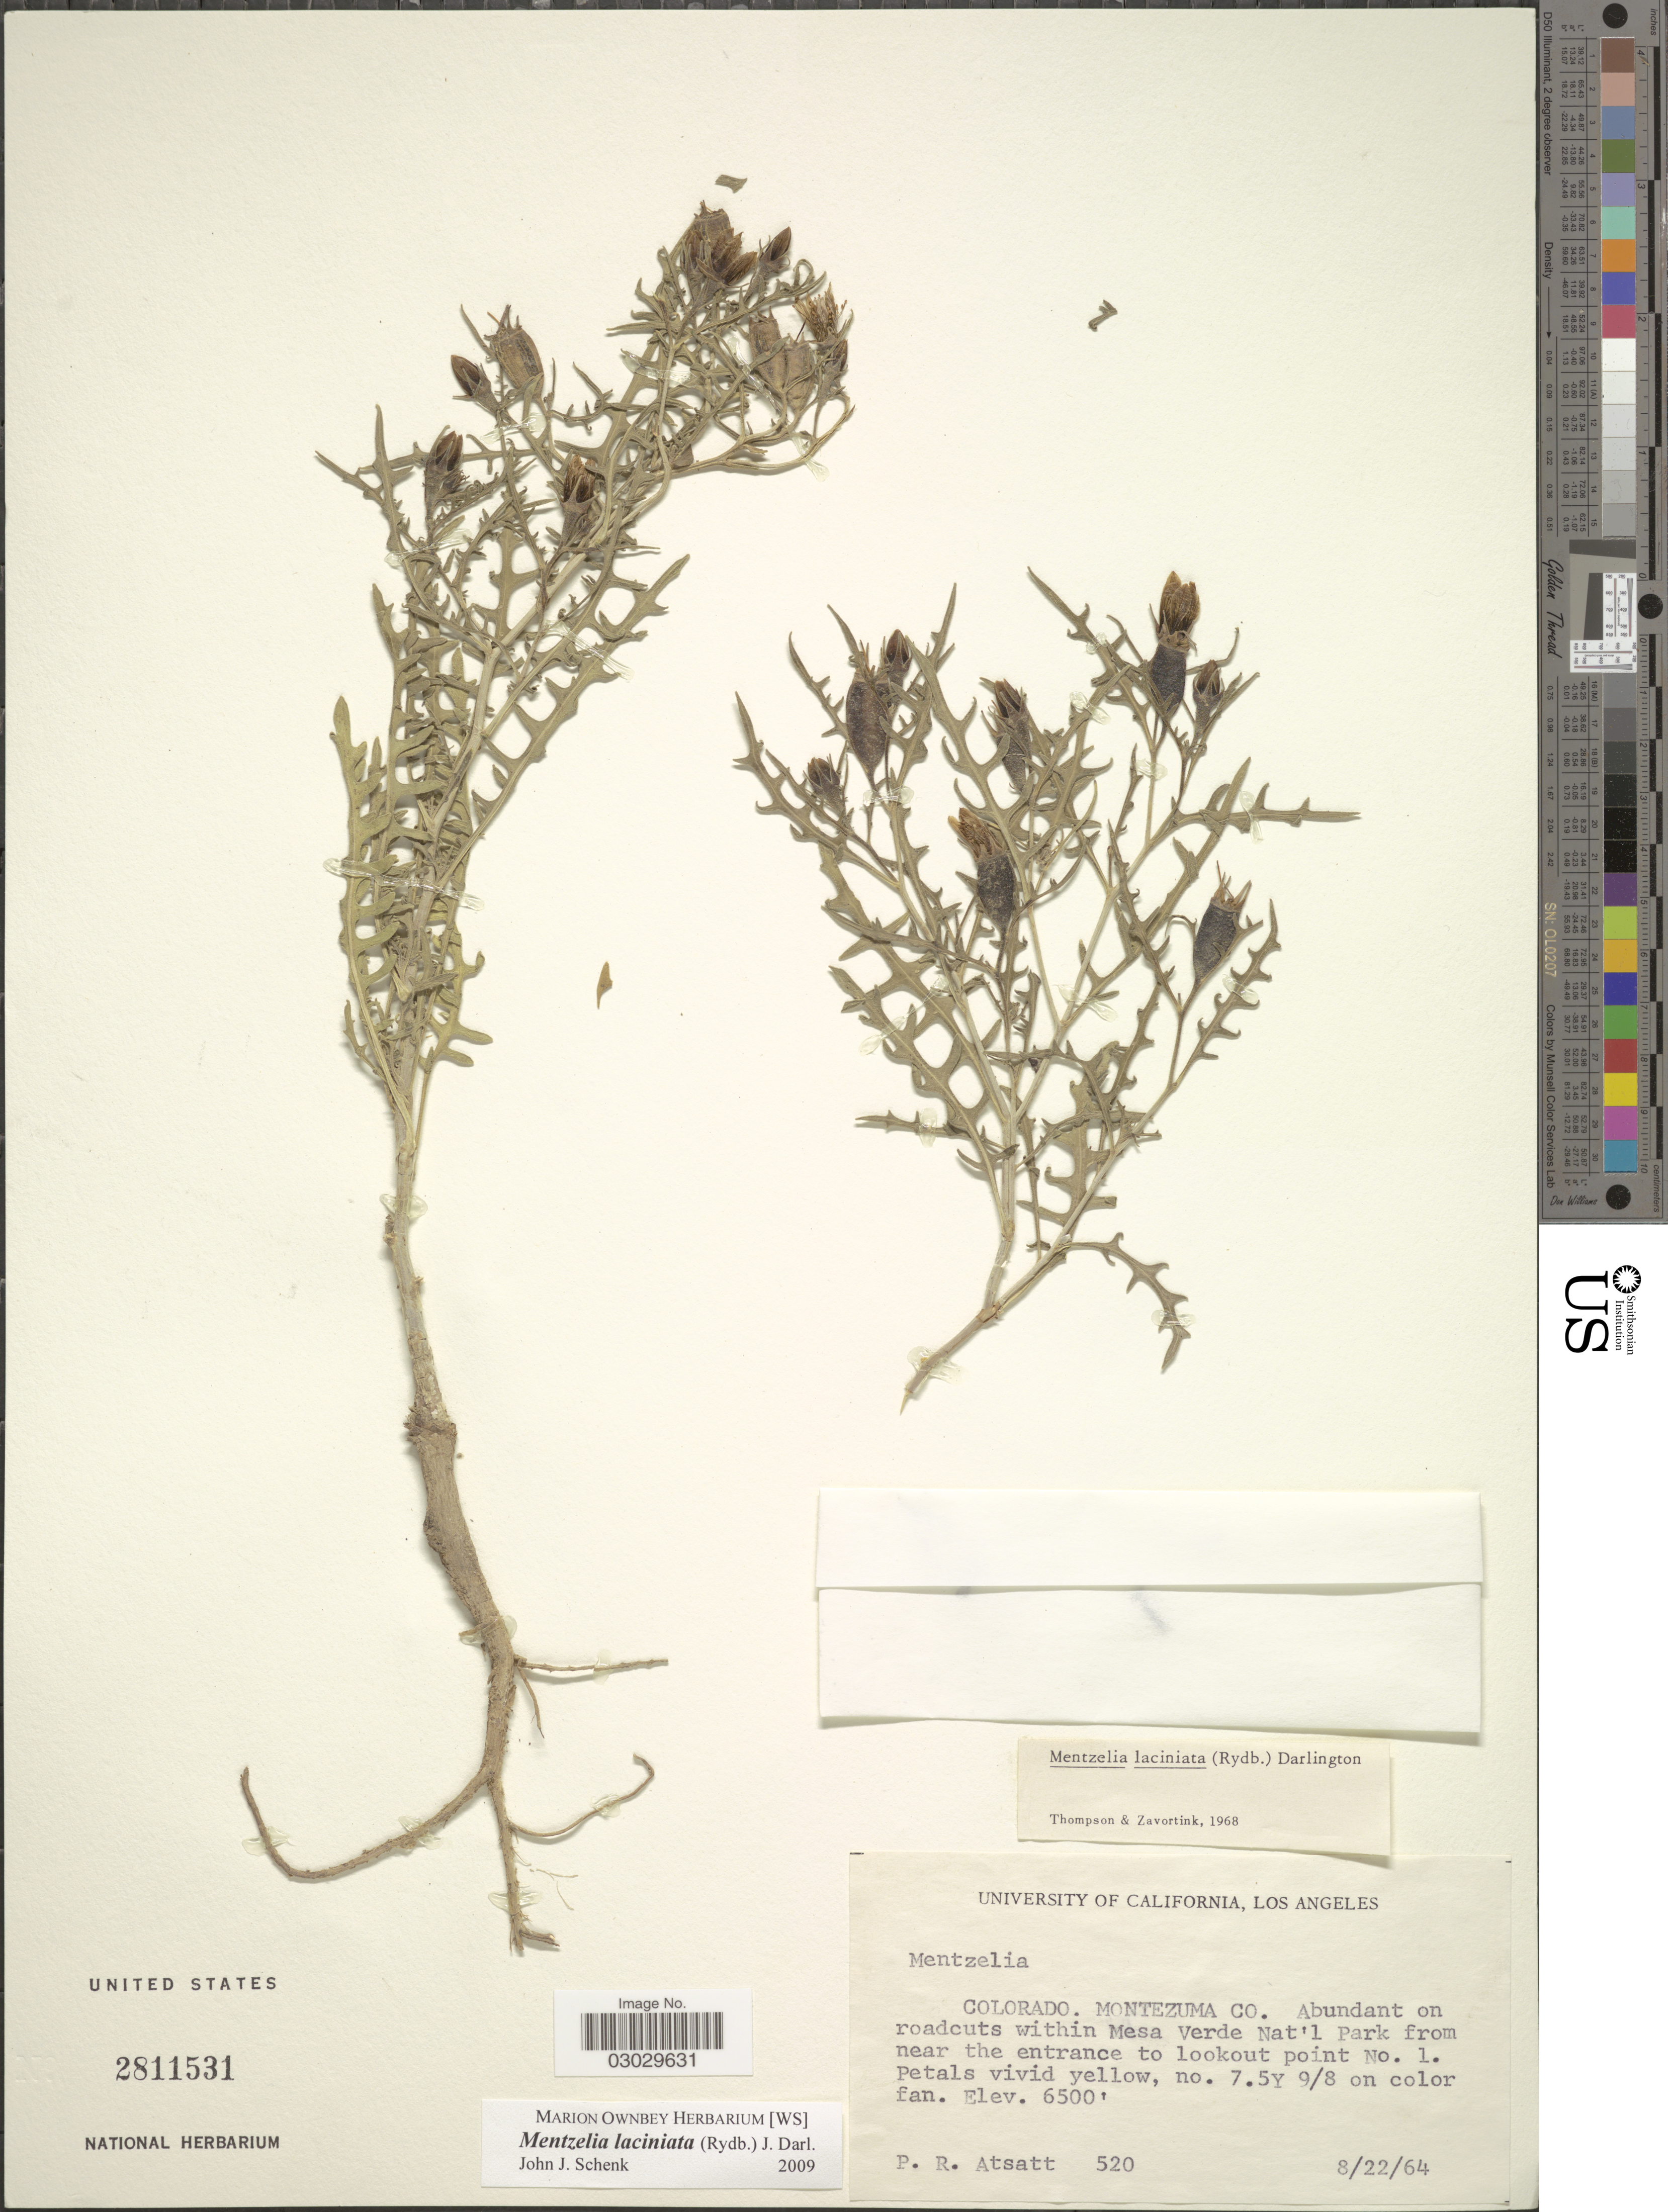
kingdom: Plantae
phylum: Tracheophyta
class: Magnoliopsida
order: Cornales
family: Loasaceae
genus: Mentzelia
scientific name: Mentzelia laciniata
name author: (Rydb.) J. Darl.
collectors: P. R. Atsatt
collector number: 520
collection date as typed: Transcribed d/m/y: 22/8/64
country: United States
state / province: Colorado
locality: Montezuma Co. Abundant on roadcuts within Mesa Verde Nat'l Park from near the entrance to lookout point No. 1.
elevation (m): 1981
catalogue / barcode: US 2811531